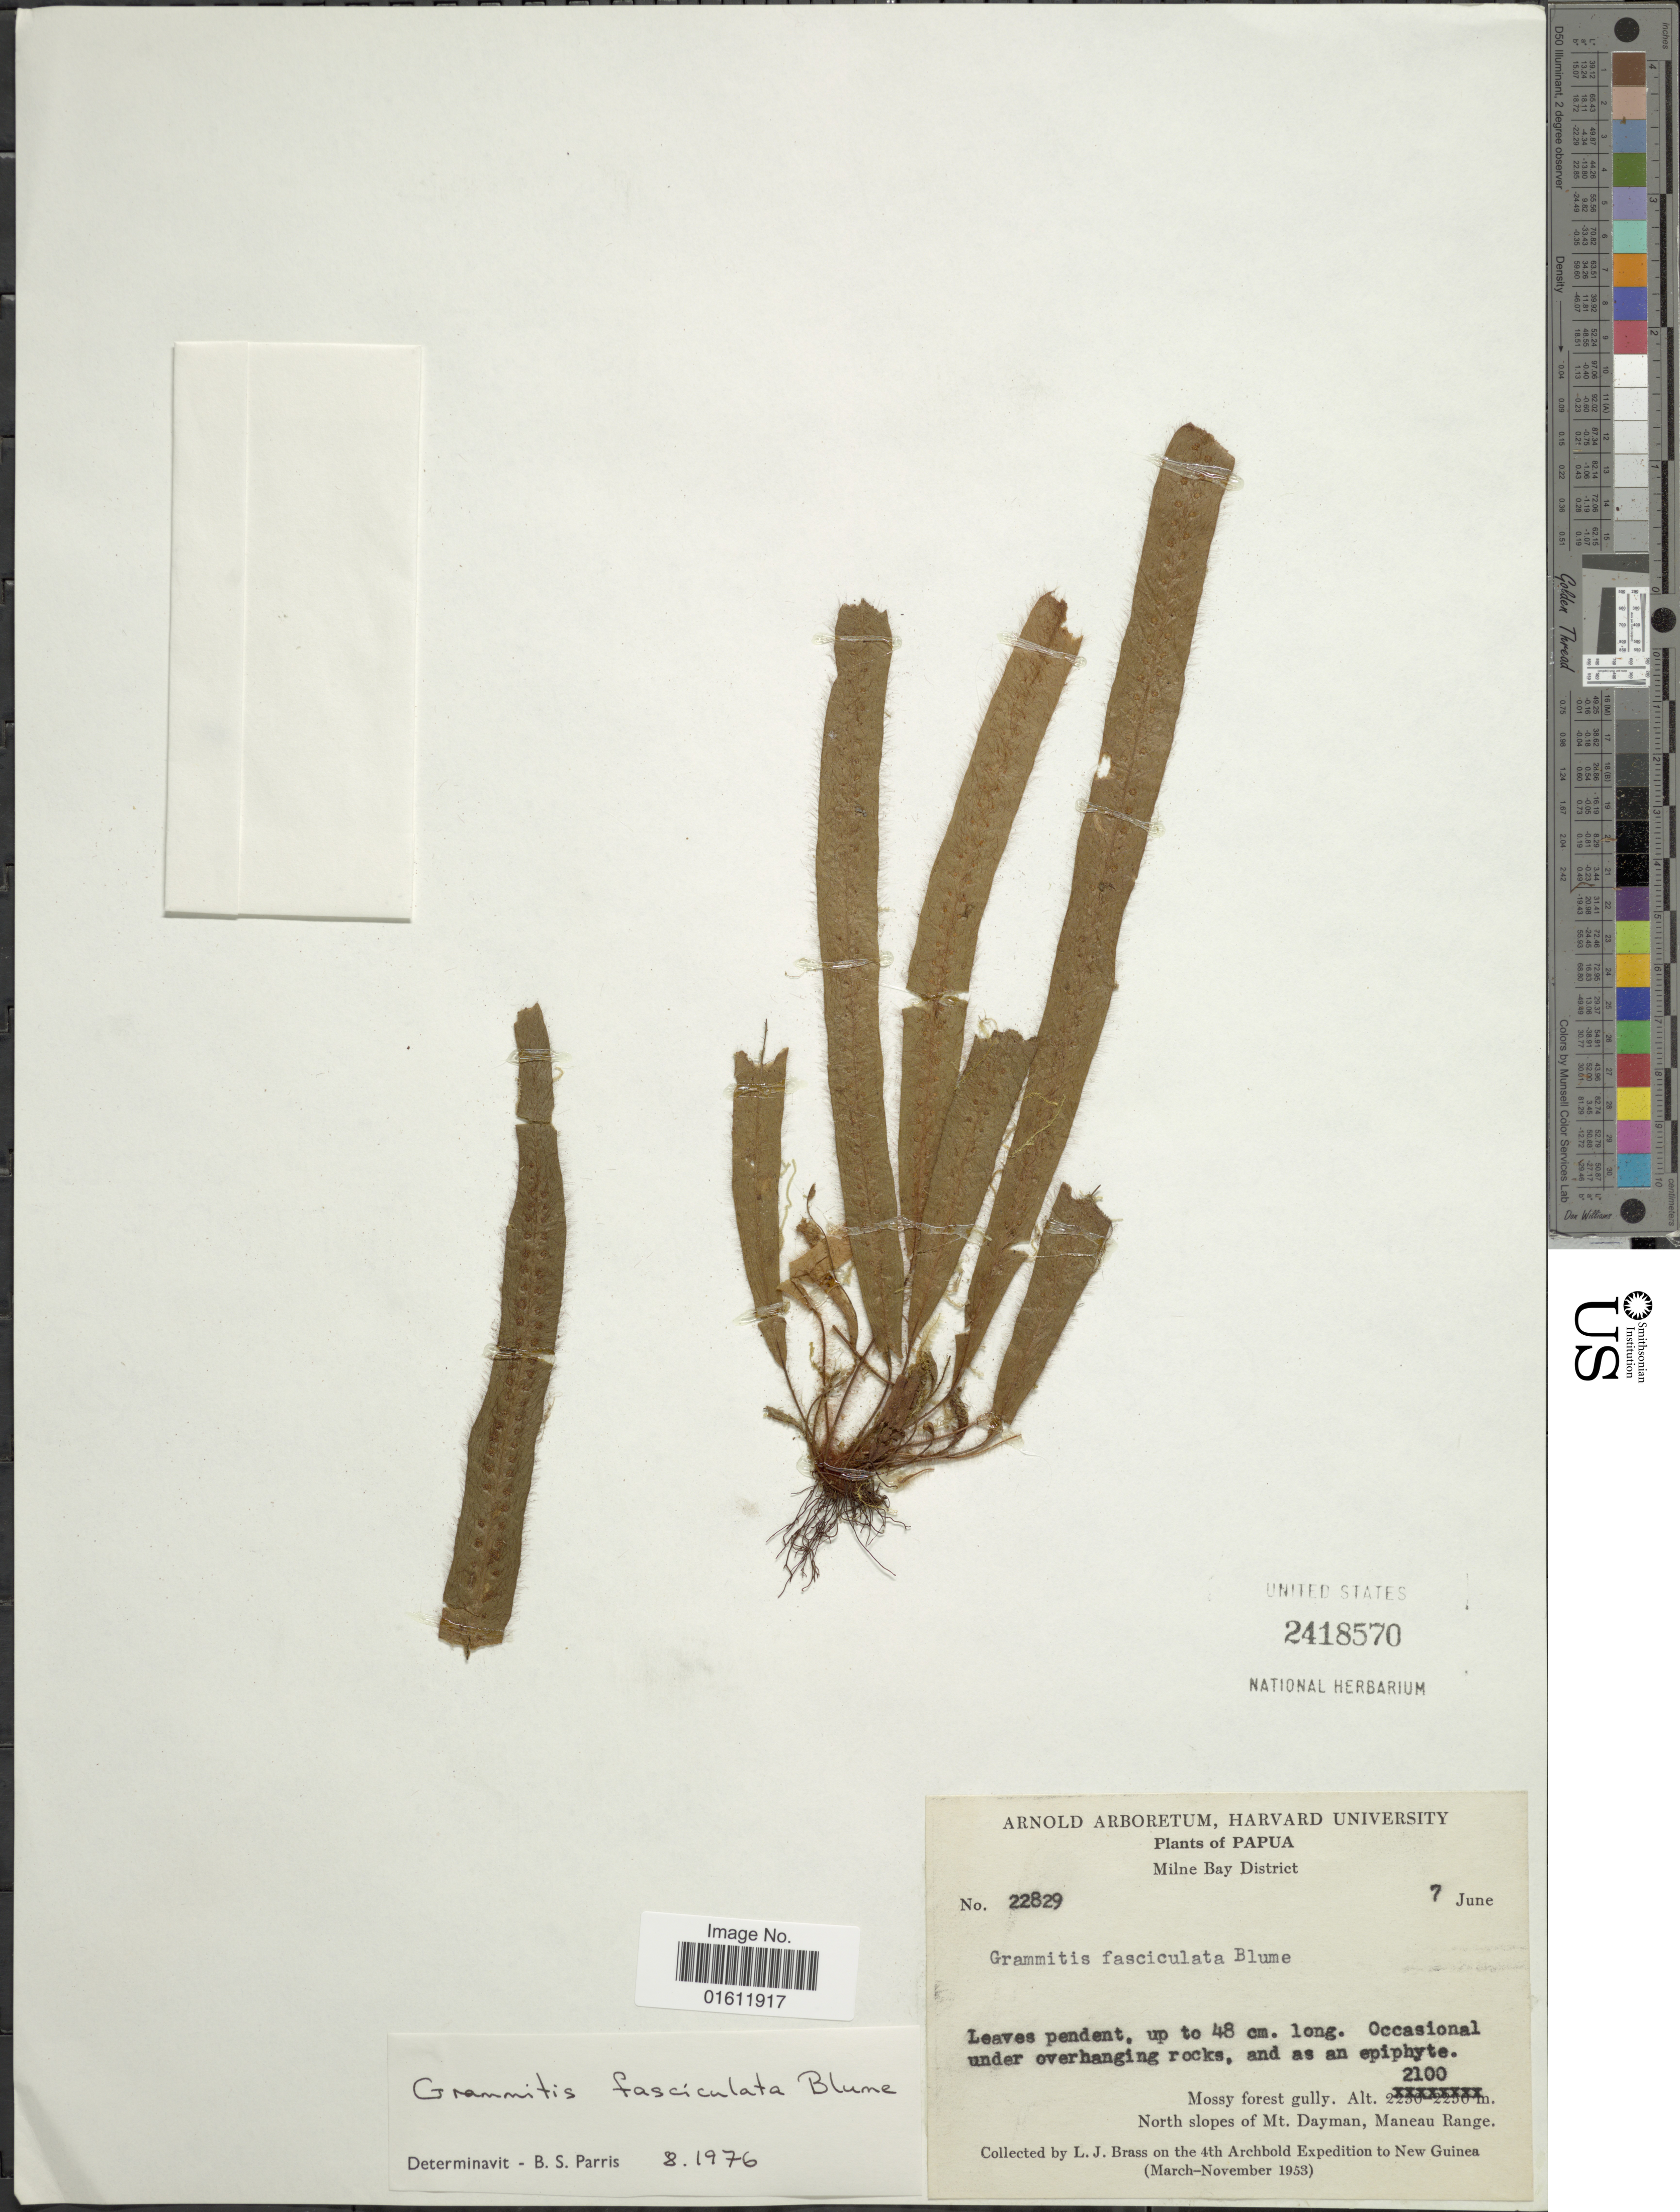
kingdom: Plantae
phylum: Tracheophyta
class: Polypodiopsida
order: Polypodiales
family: Polypodiaceae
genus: Radiogrammitis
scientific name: Radiogrammitis setigera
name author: (Blume) Parris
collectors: L. J. Brass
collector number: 22829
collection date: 1953-06-07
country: Papua New Guinea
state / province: Milne Bay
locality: Milne Bay District, Mossy forest gully, North slopes of Mt Dayman, Manaeu Range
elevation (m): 2100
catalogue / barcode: US 2418570